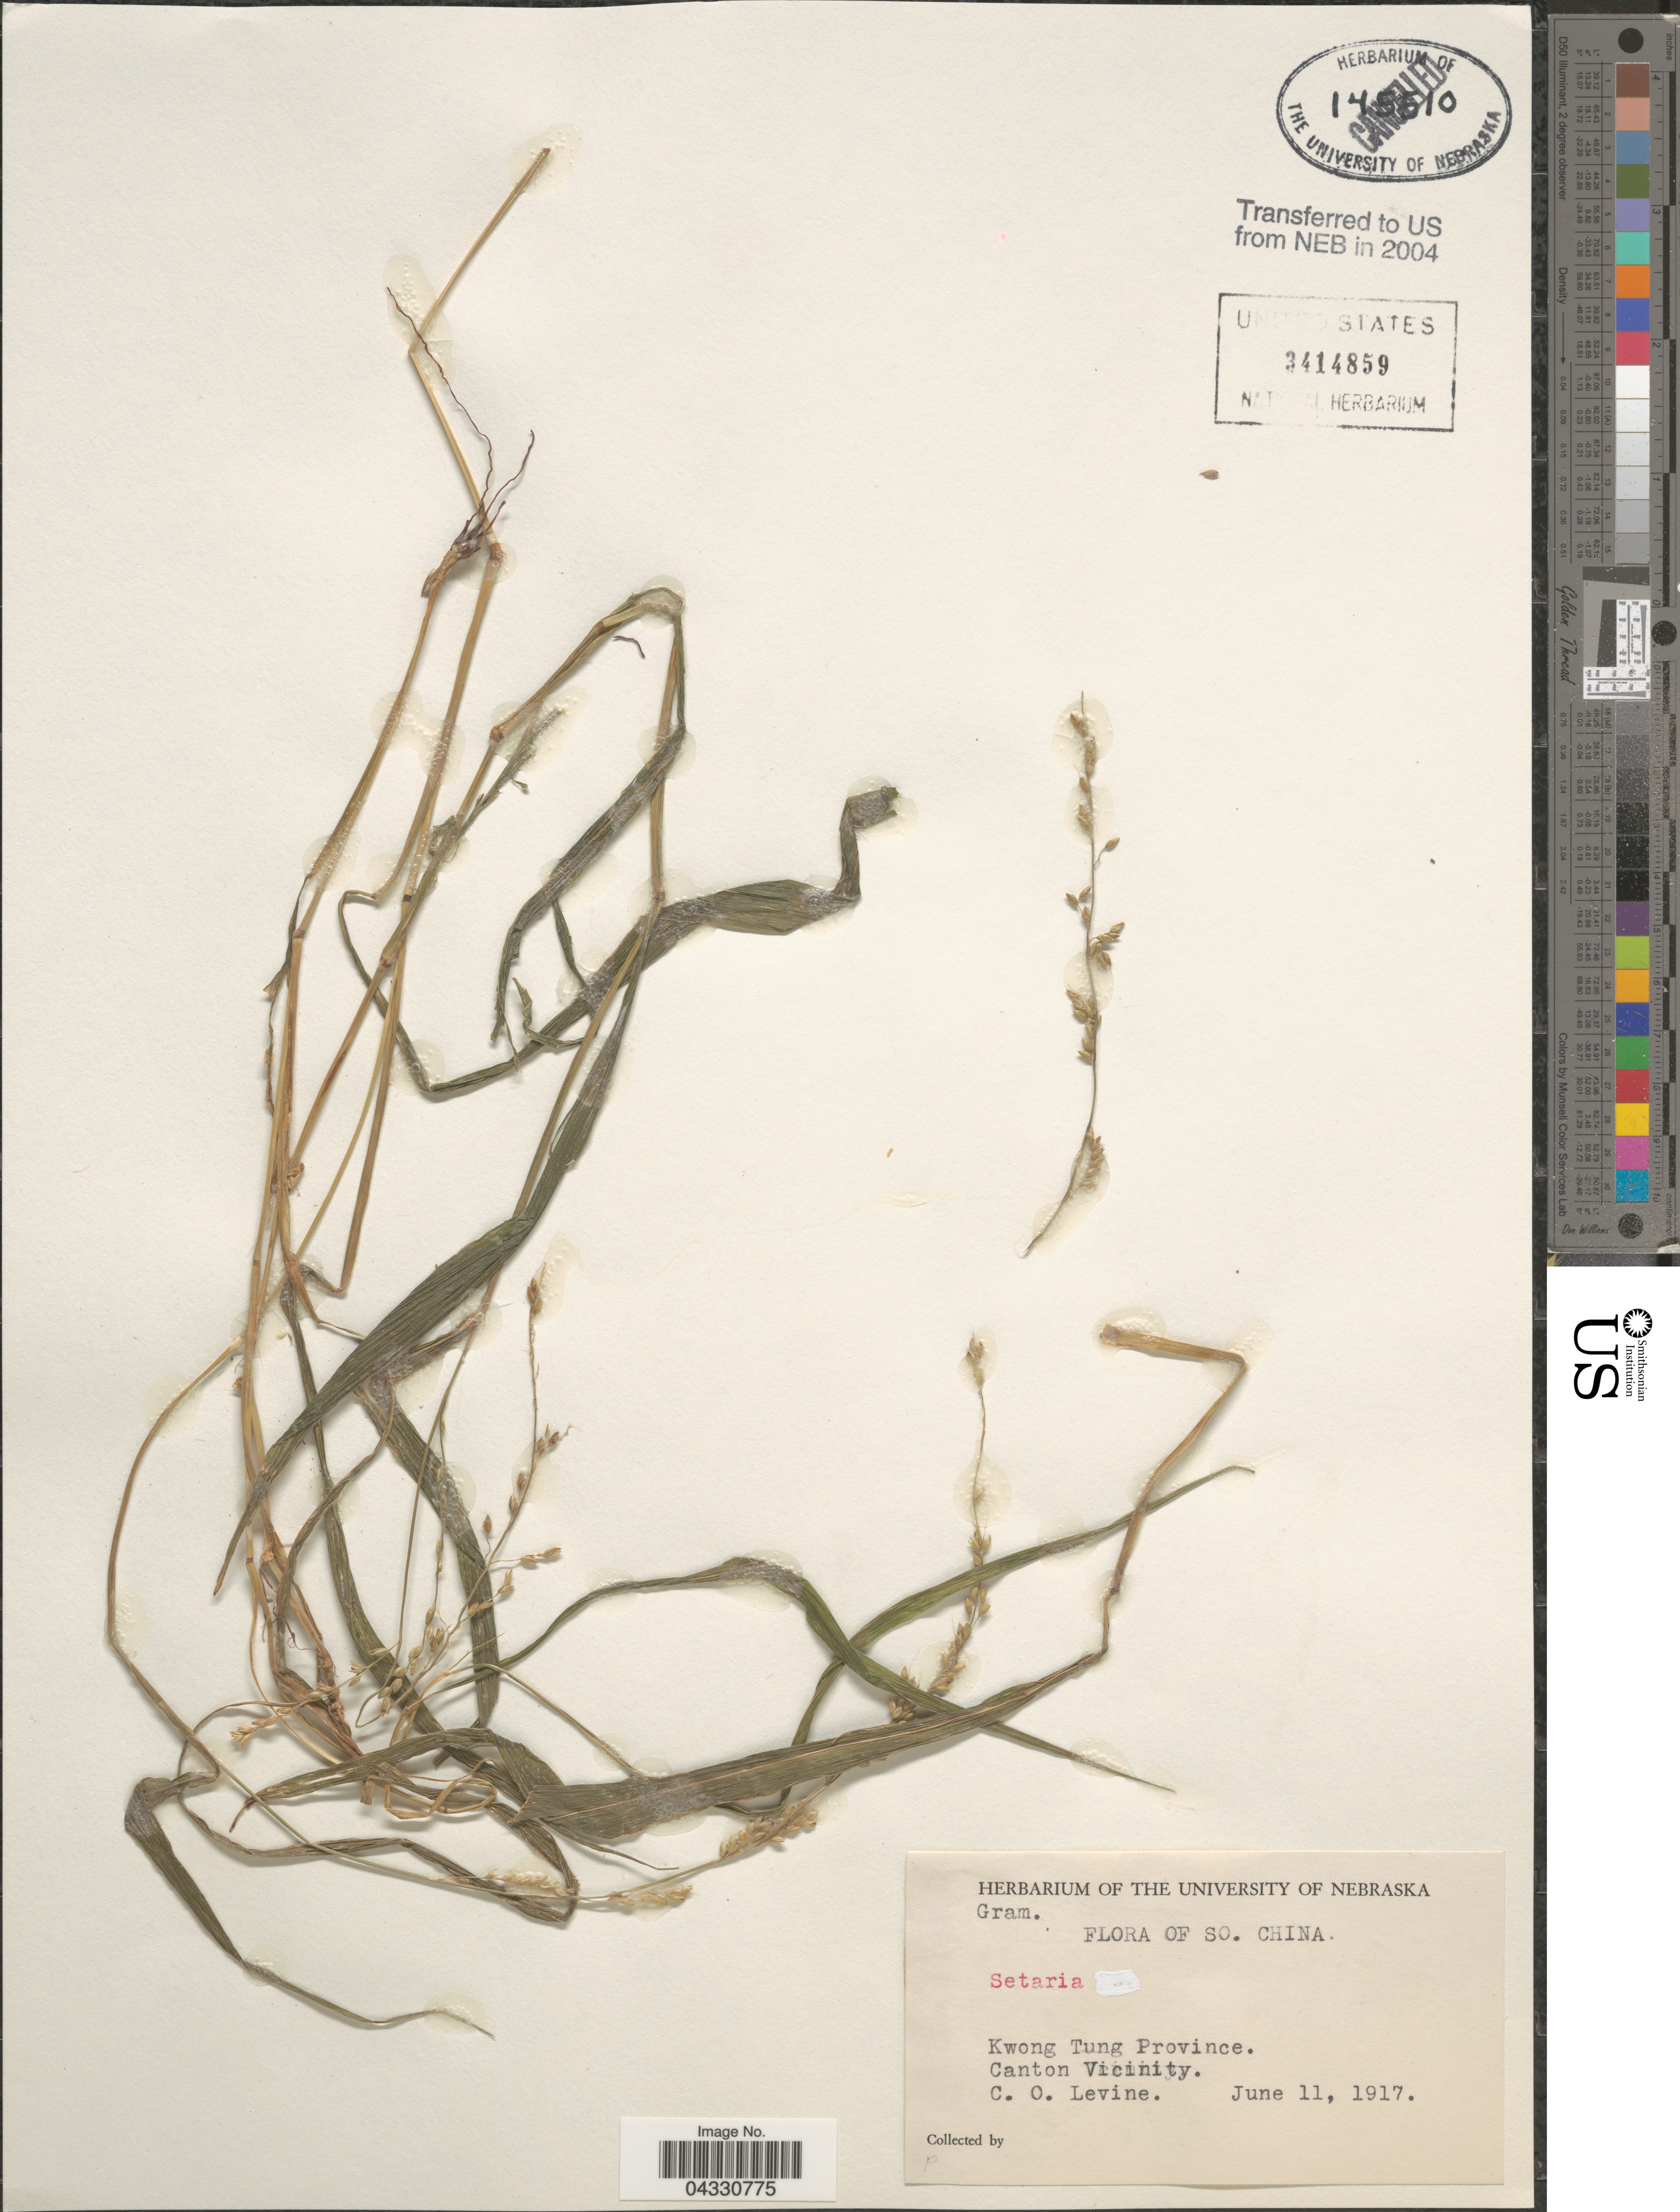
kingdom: Plantae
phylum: Tracheophyta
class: Liliopsida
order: Poales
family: Poaceae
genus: Setaria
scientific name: Setaria sp.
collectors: C. O. Levine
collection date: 1917-06-11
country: China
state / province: Guangdong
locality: So. China. Kwong Tung Province. Canton Vicinity.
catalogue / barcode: US 3414859